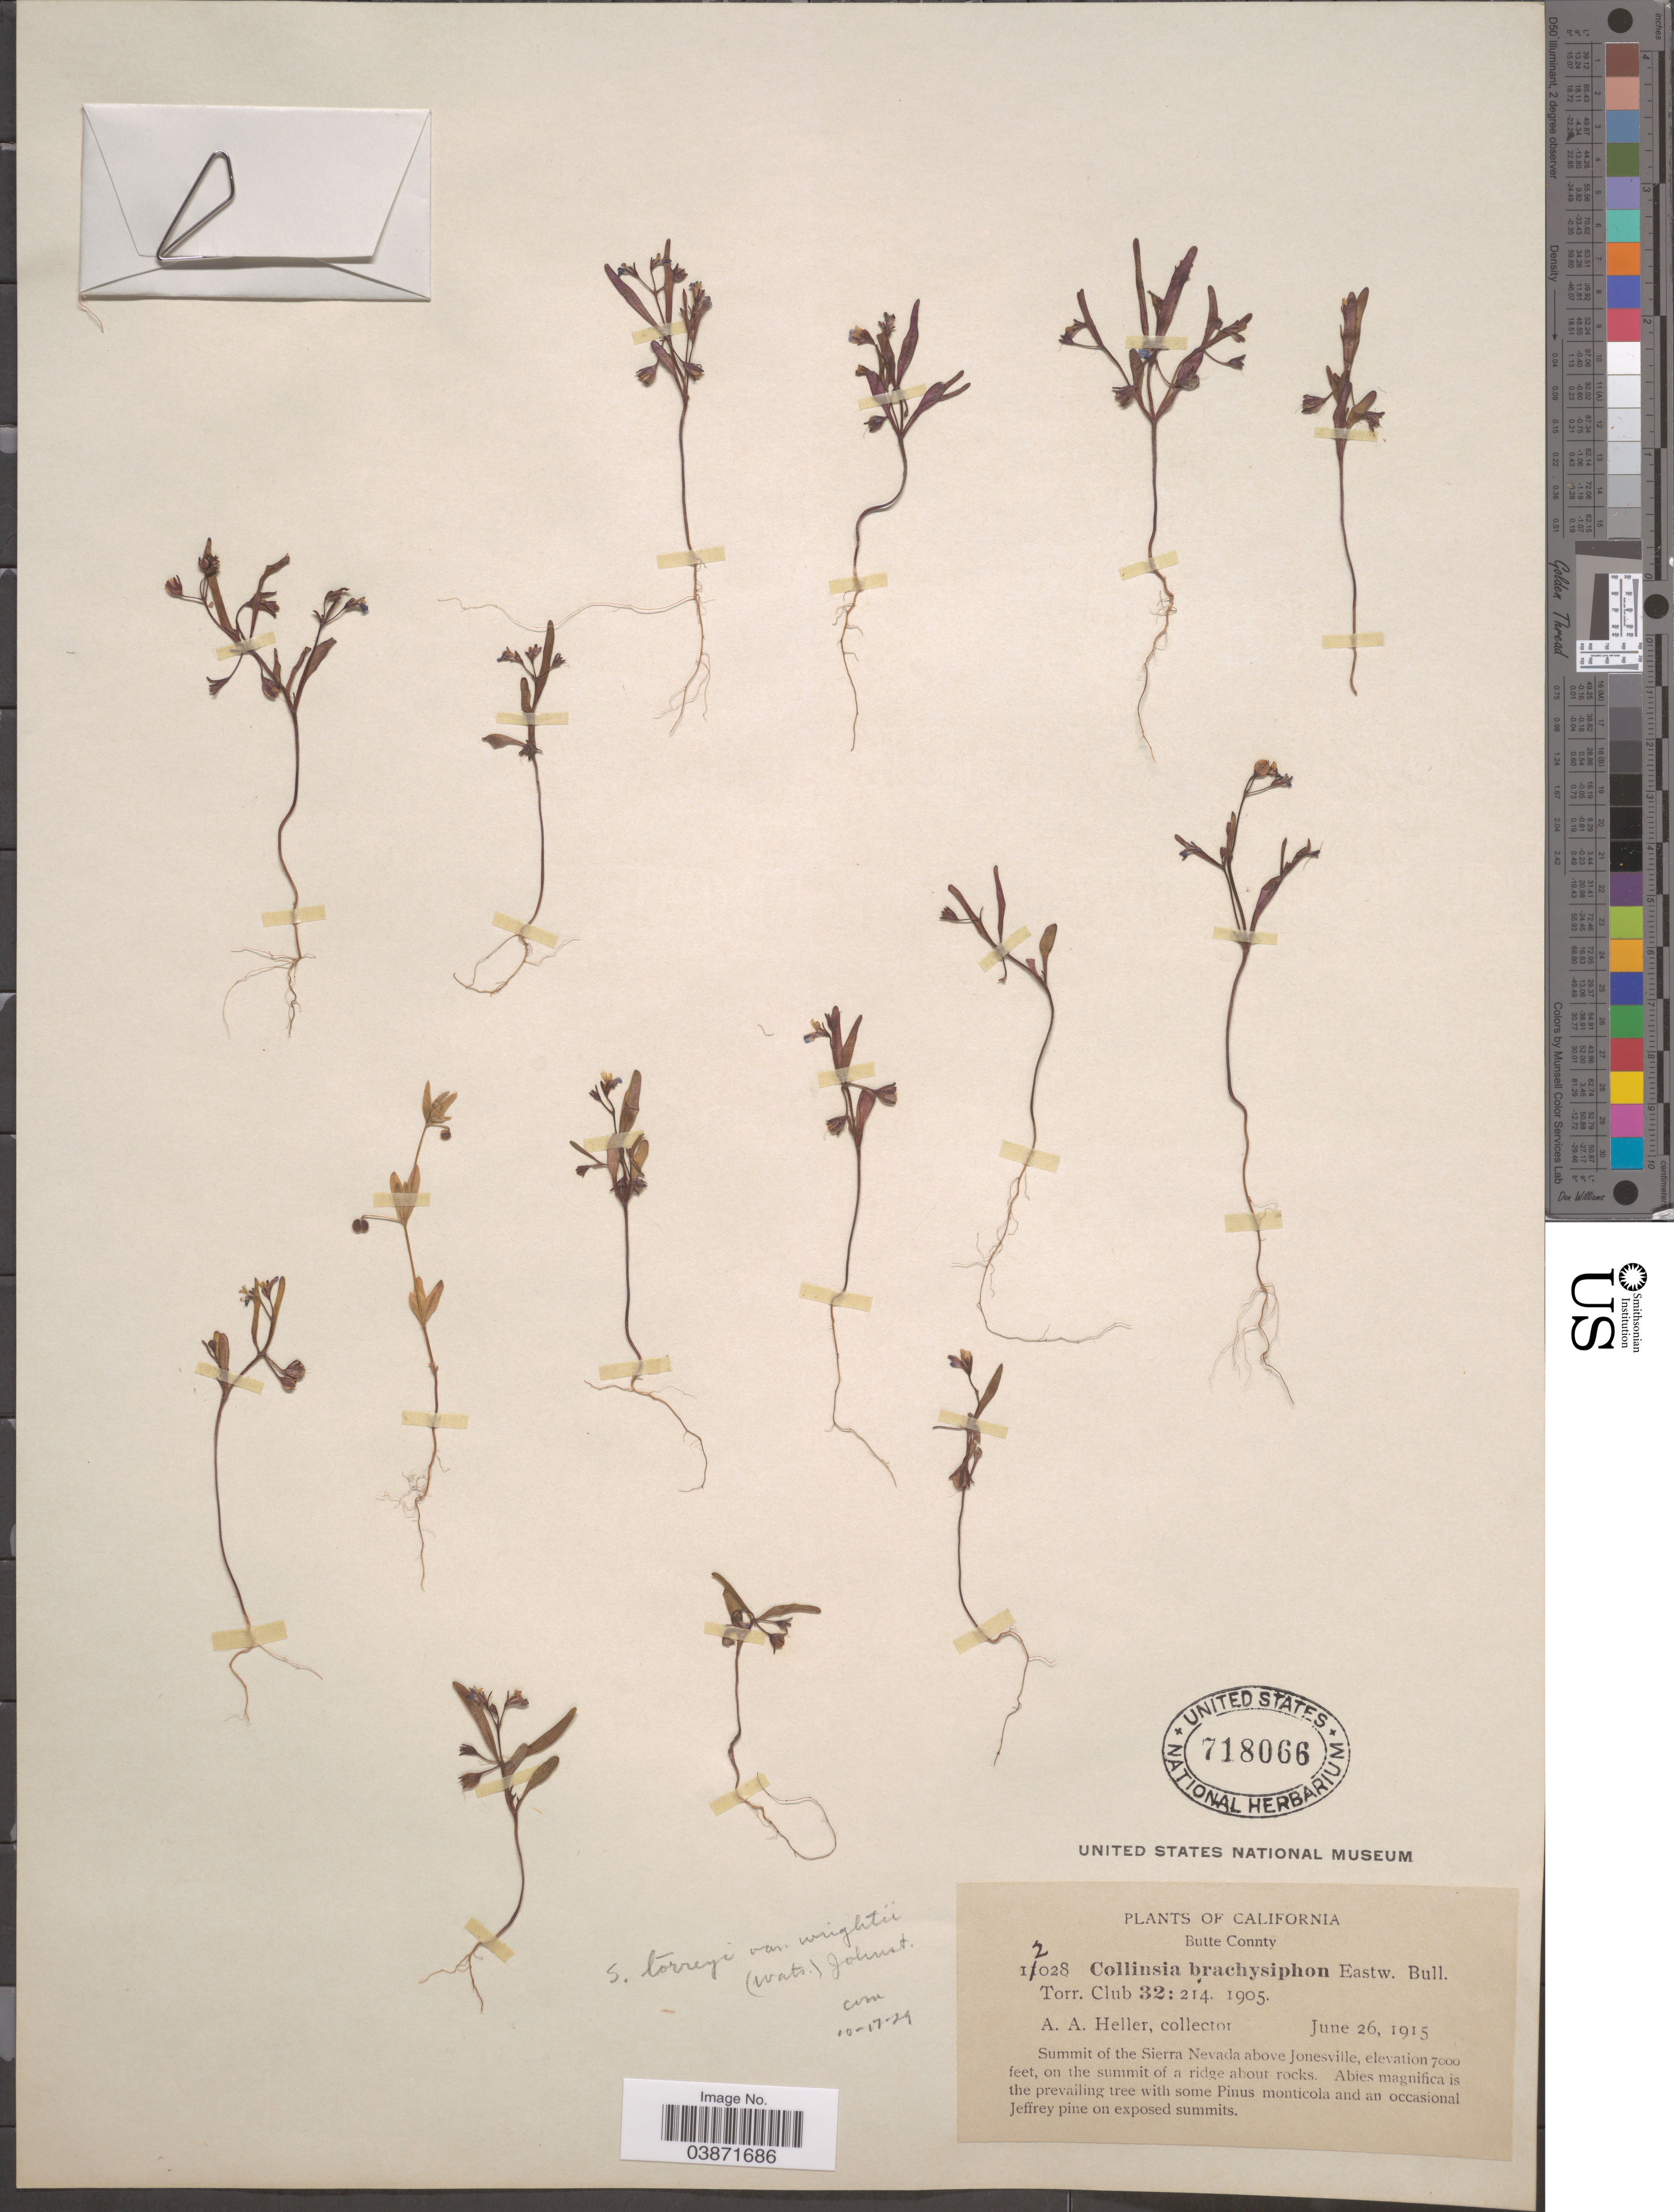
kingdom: Plantae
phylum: Tracheophyta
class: Magnoliopsida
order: Lamiales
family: Plantaginaceae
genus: Collinsia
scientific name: Collinsia torreyi var. wrightii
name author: A. Gray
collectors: A. A. Heller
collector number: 12028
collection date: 1915-06-26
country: United States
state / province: California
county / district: Butte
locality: Butte County. Summit of the Sierra Nevada above Jonesville.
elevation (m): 2134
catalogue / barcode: US 718066